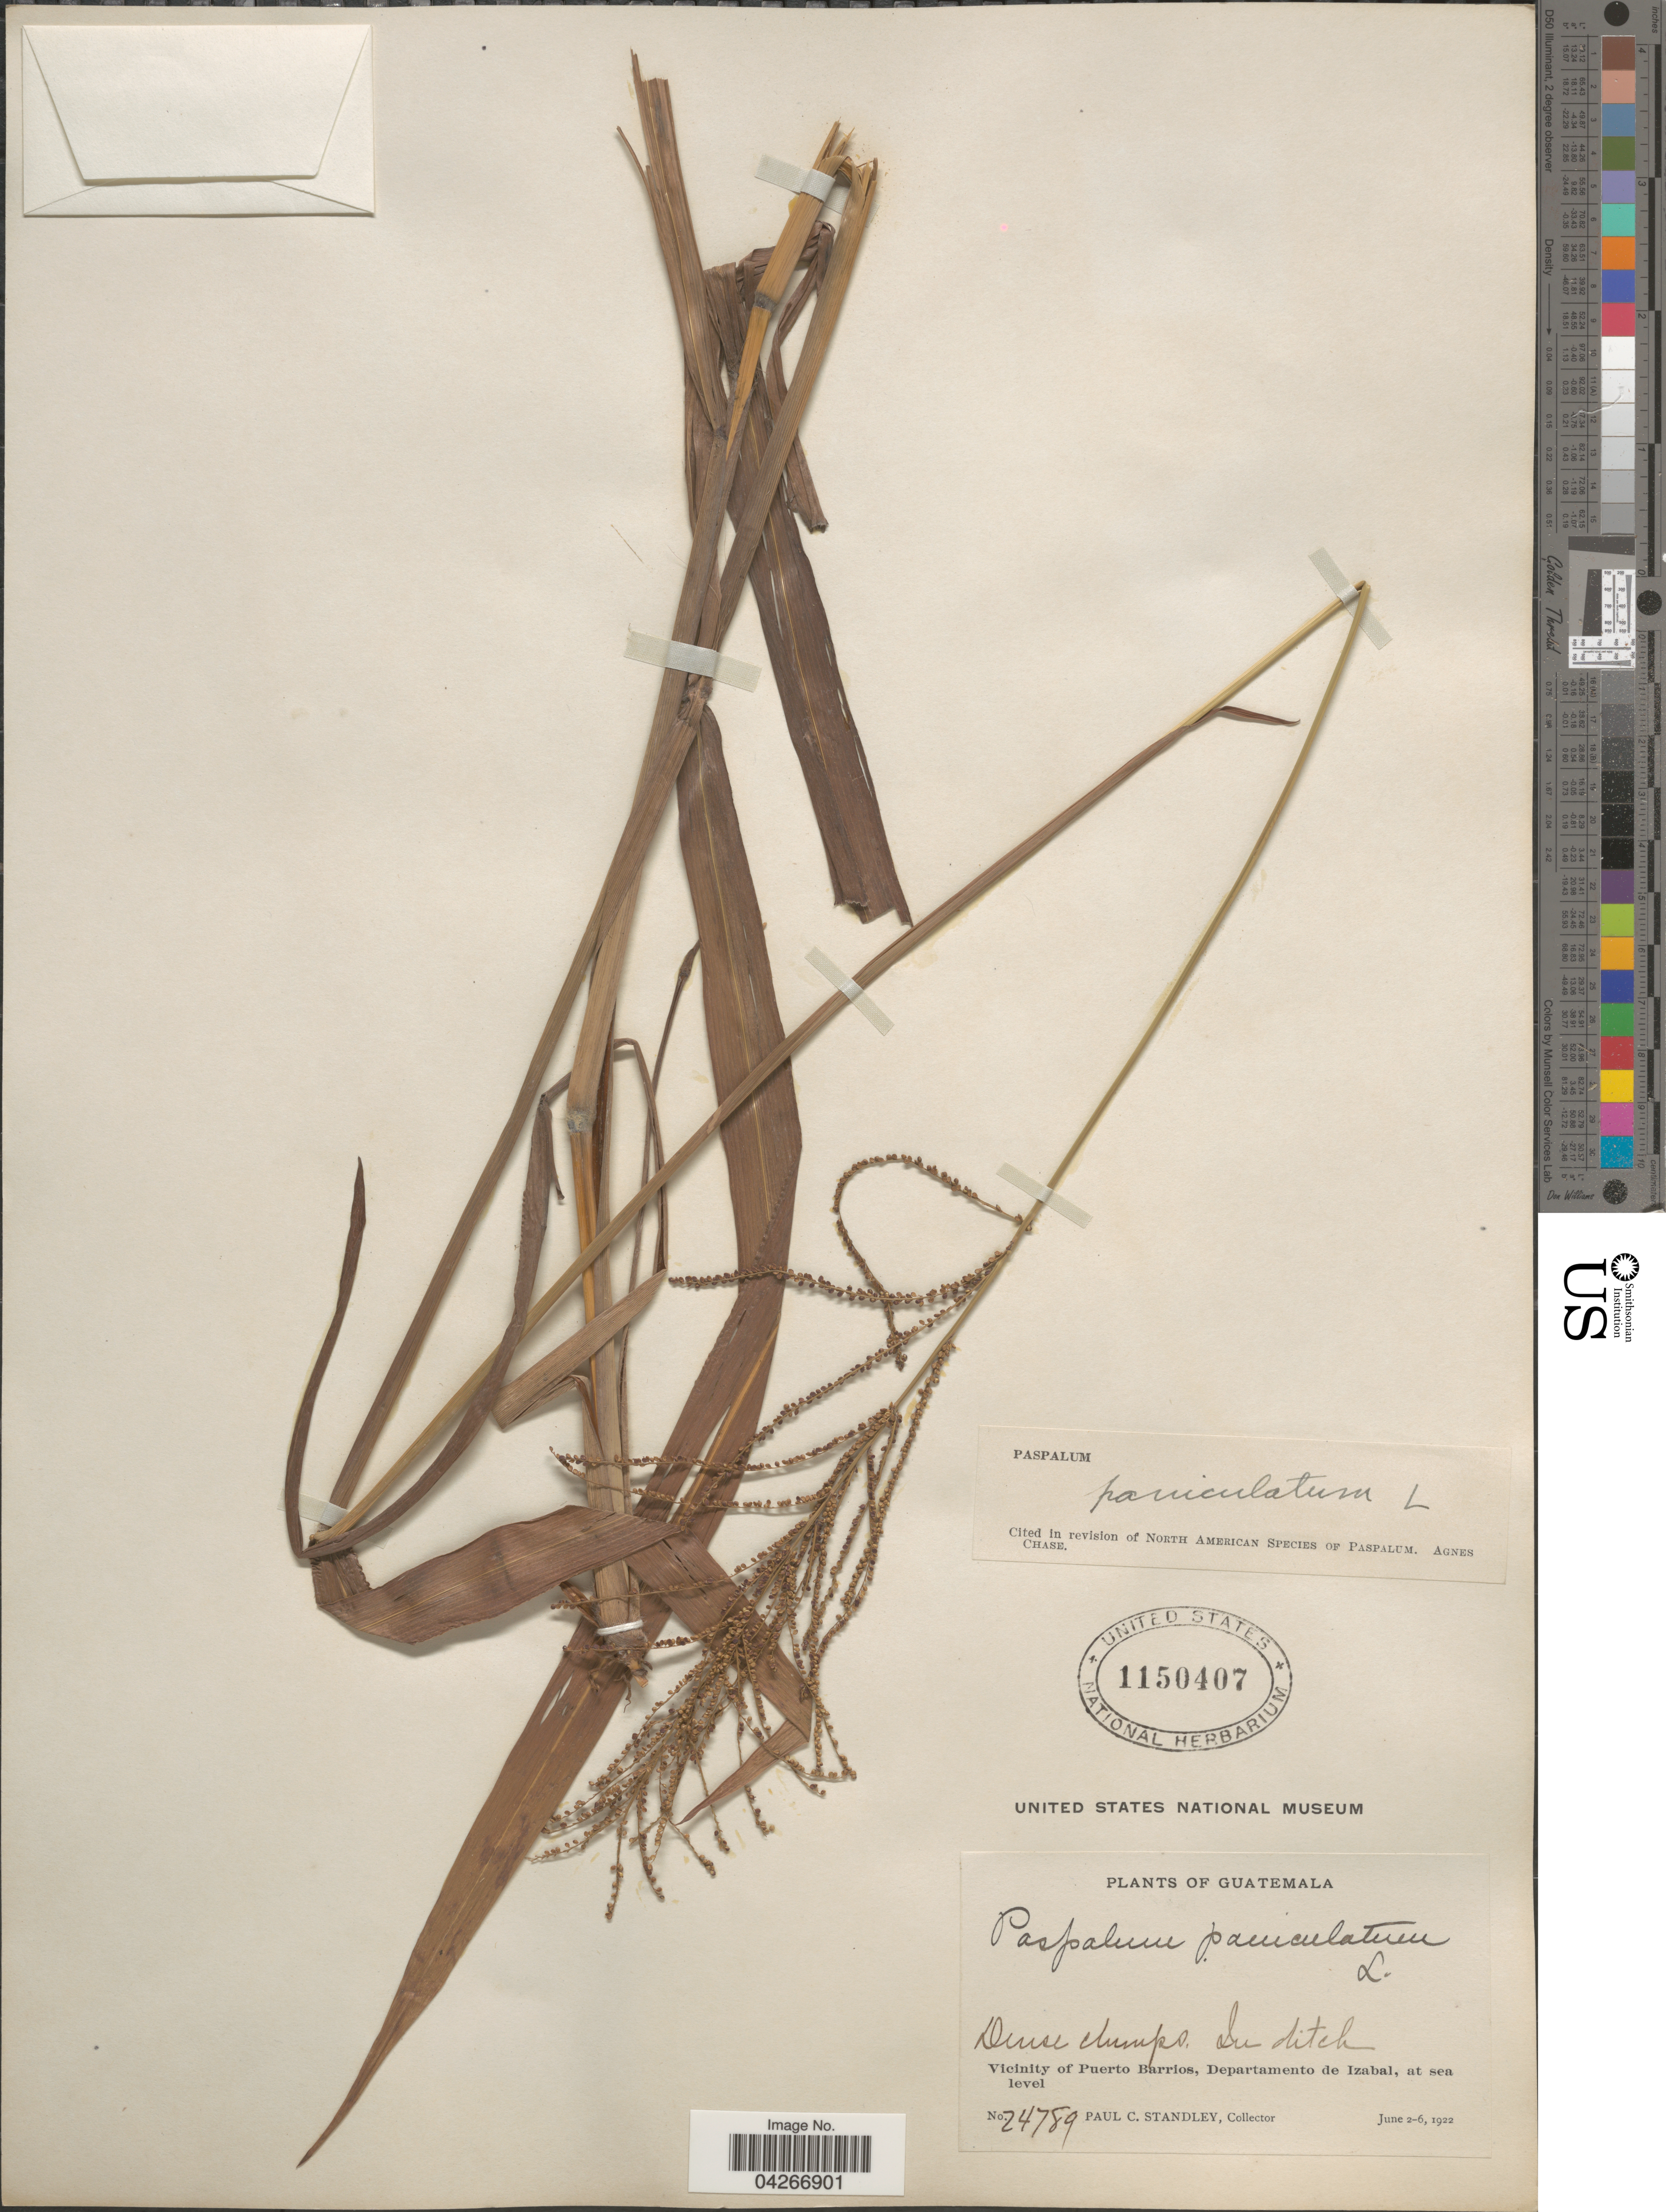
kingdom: Plantae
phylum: Tracheophyta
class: Liliopsida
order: Poales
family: Poaceae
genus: Paspalum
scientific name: Paspalum paniculatum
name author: L.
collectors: P. C. Standley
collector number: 24789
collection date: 1922-06-02/1922-06-06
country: Guatemala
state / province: Izabal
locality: Vicinity of Puerto Barrios, Departamento de Izabal.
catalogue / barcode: US 1150407